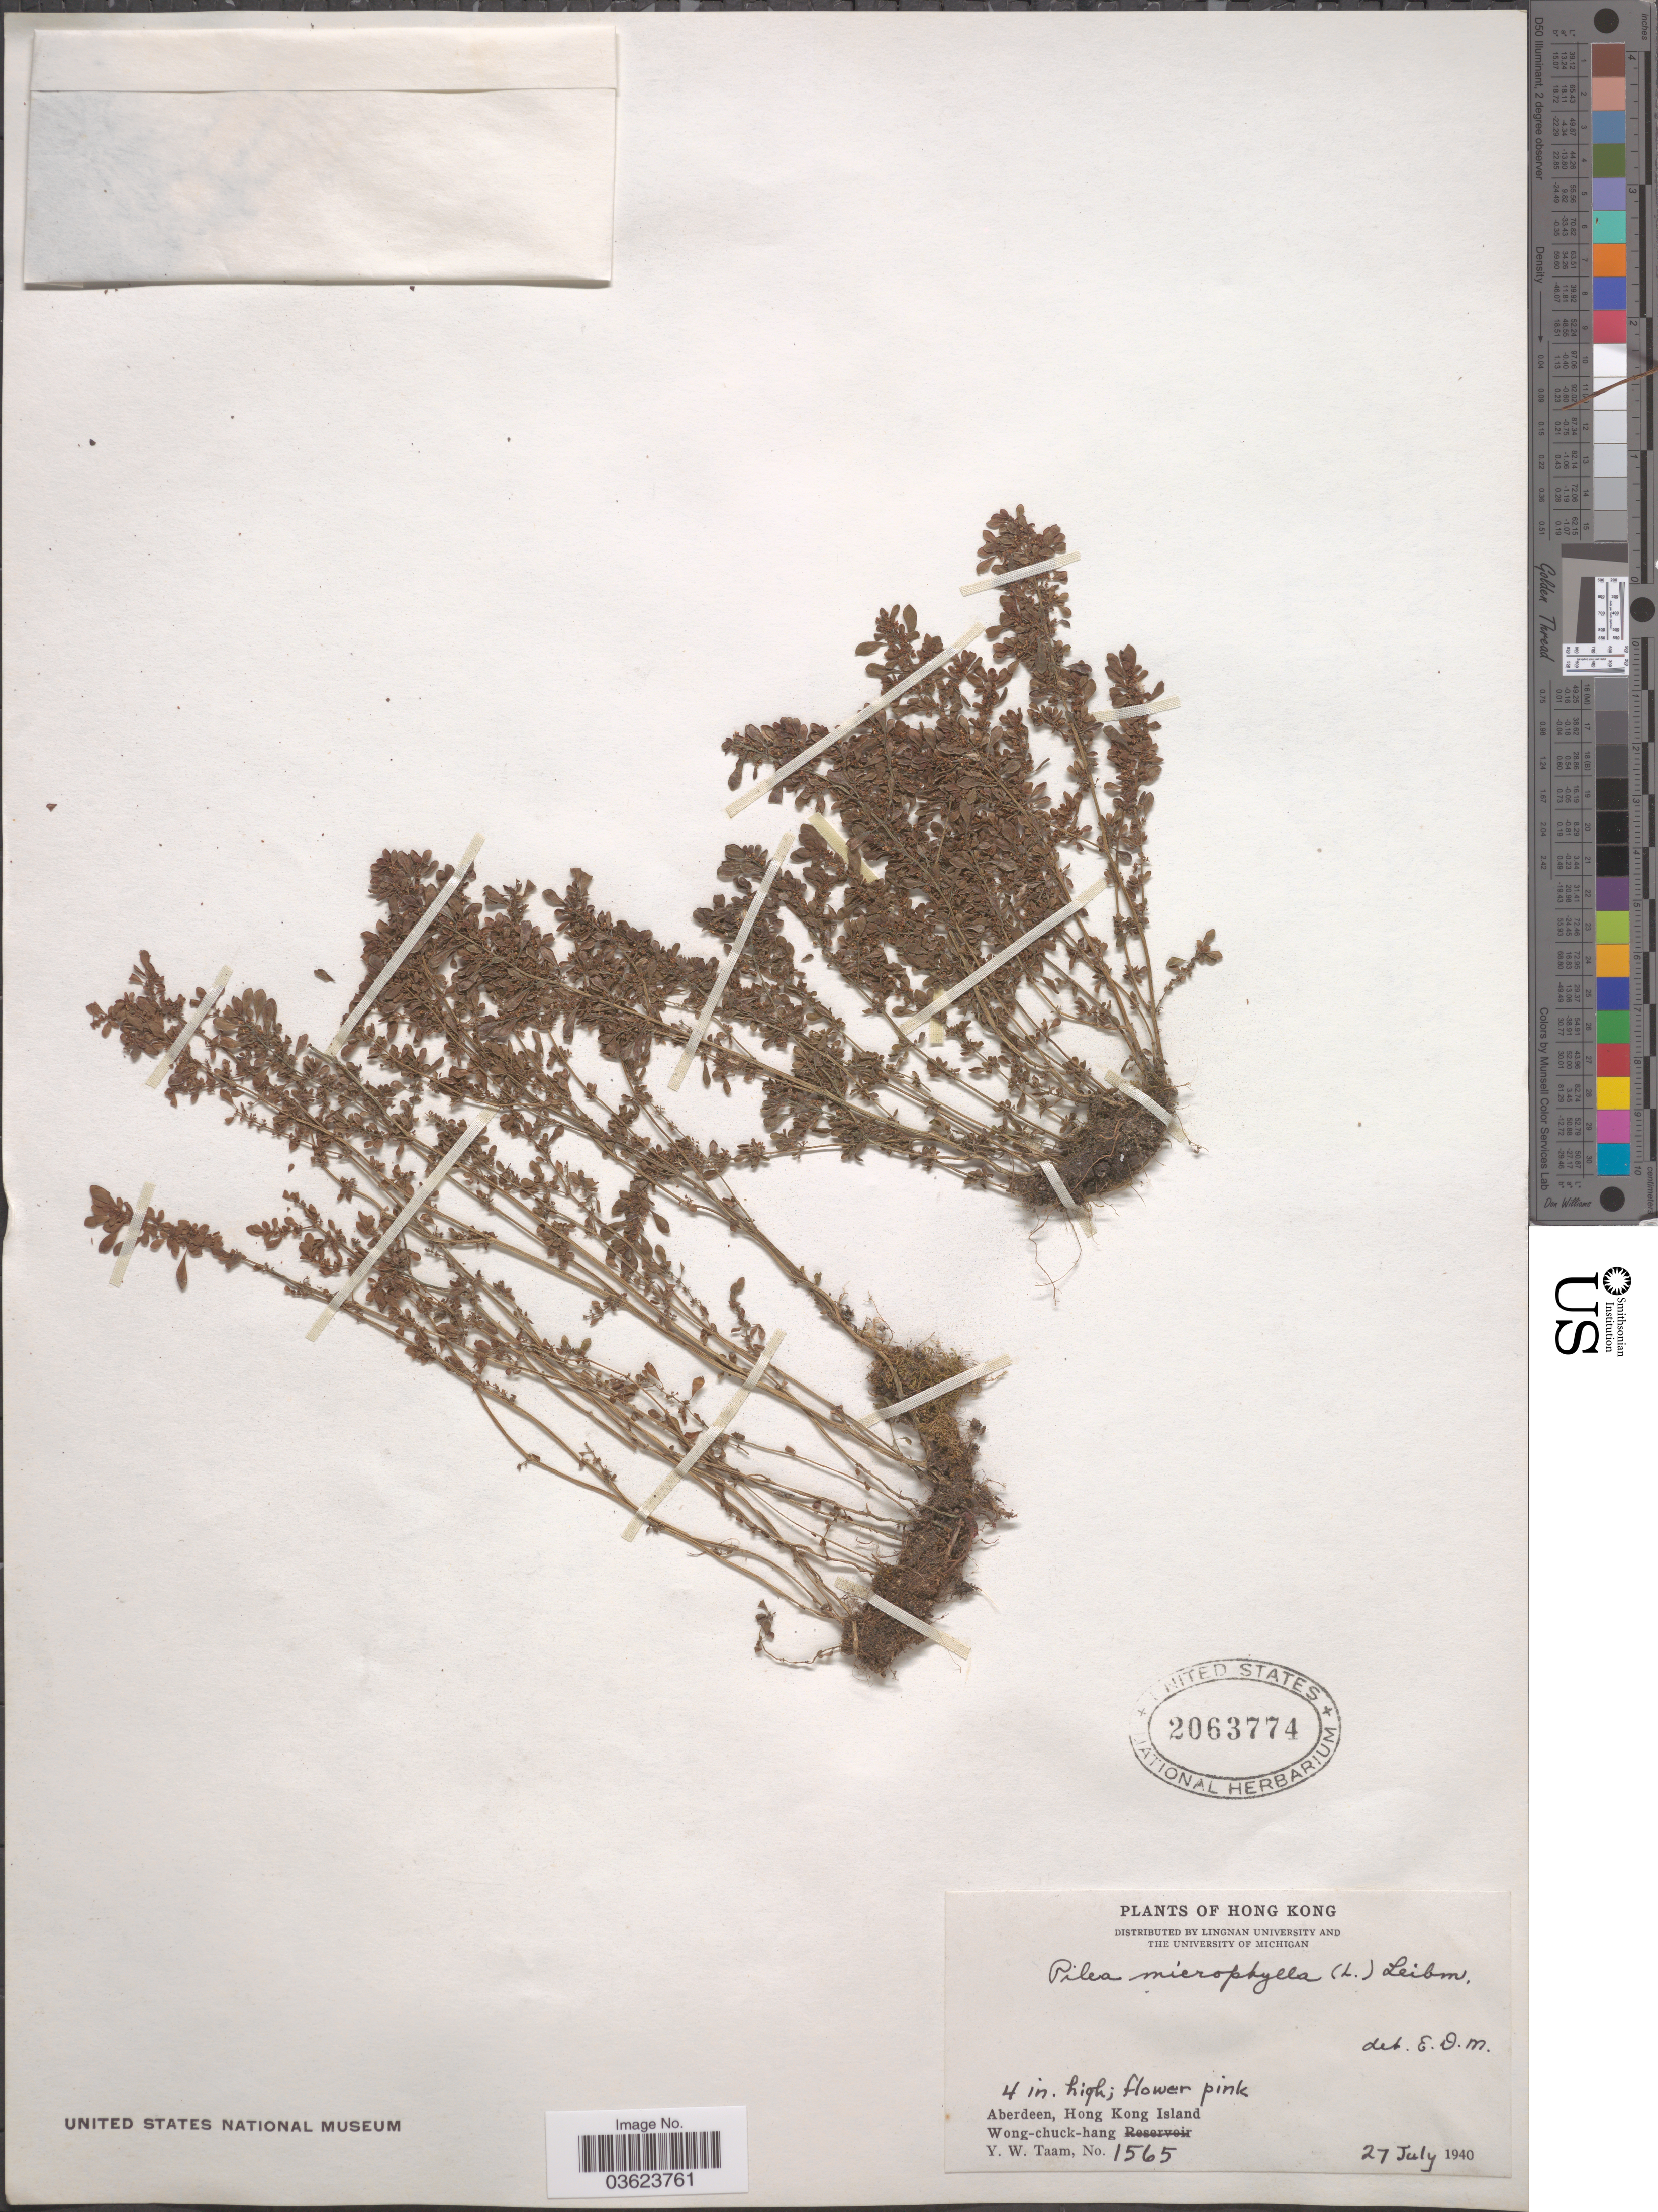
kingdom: Plantae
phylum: Tracheophyta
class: Magnoliopsida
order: Rosales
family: Urticaceae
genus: Pilea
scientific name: Pilea microphylla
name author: (L.) Liebm.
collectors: Y. W. Taam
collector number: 1565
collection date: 1940-07-27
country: China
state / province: Hong Kong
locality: Aberdeen, Hong Kong Island. Wong-chuck-hang.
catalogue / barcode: US 2063774